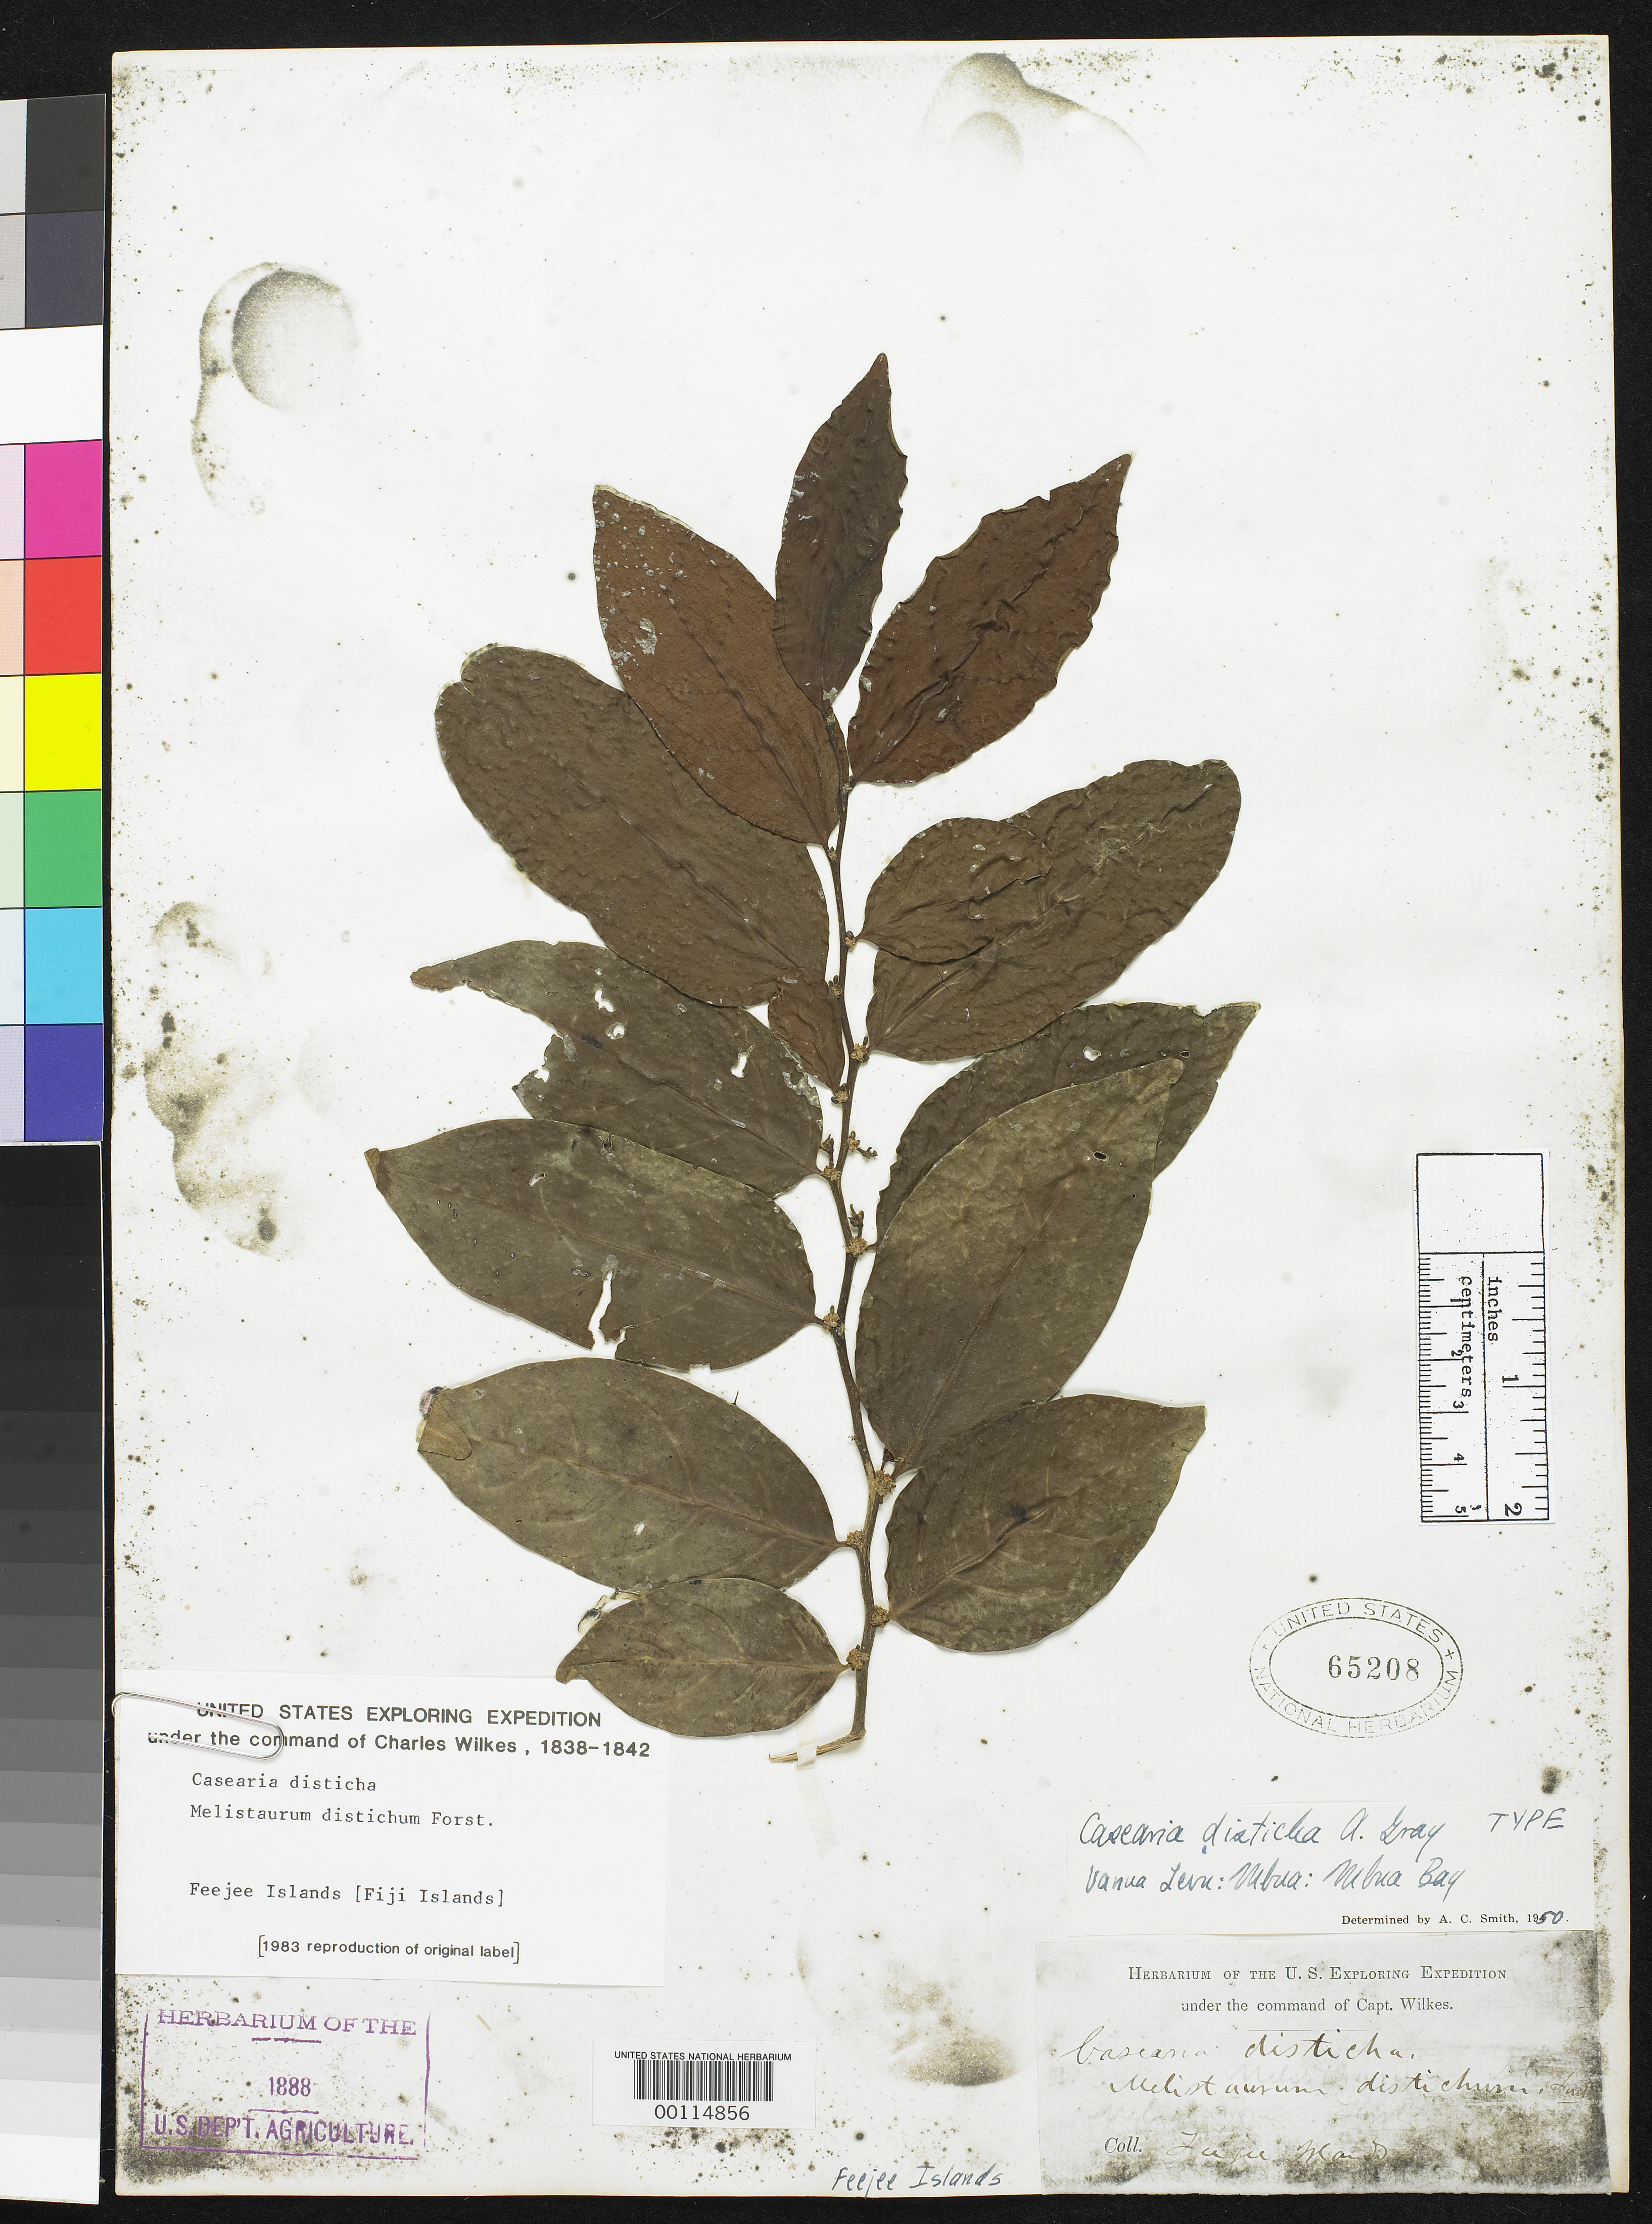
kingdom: Plantae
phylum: Tracheophyta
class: Magnoliopsida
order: Malpighiales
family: Salicaceae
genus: Casearia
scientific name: Casearia disticha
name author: A. Gray in Wilkes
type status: Type Collection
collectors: Wilkes Explor. Exped.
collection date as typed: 1840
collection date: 1840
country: Fiji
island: Vanua Levu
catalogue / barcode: US 65208